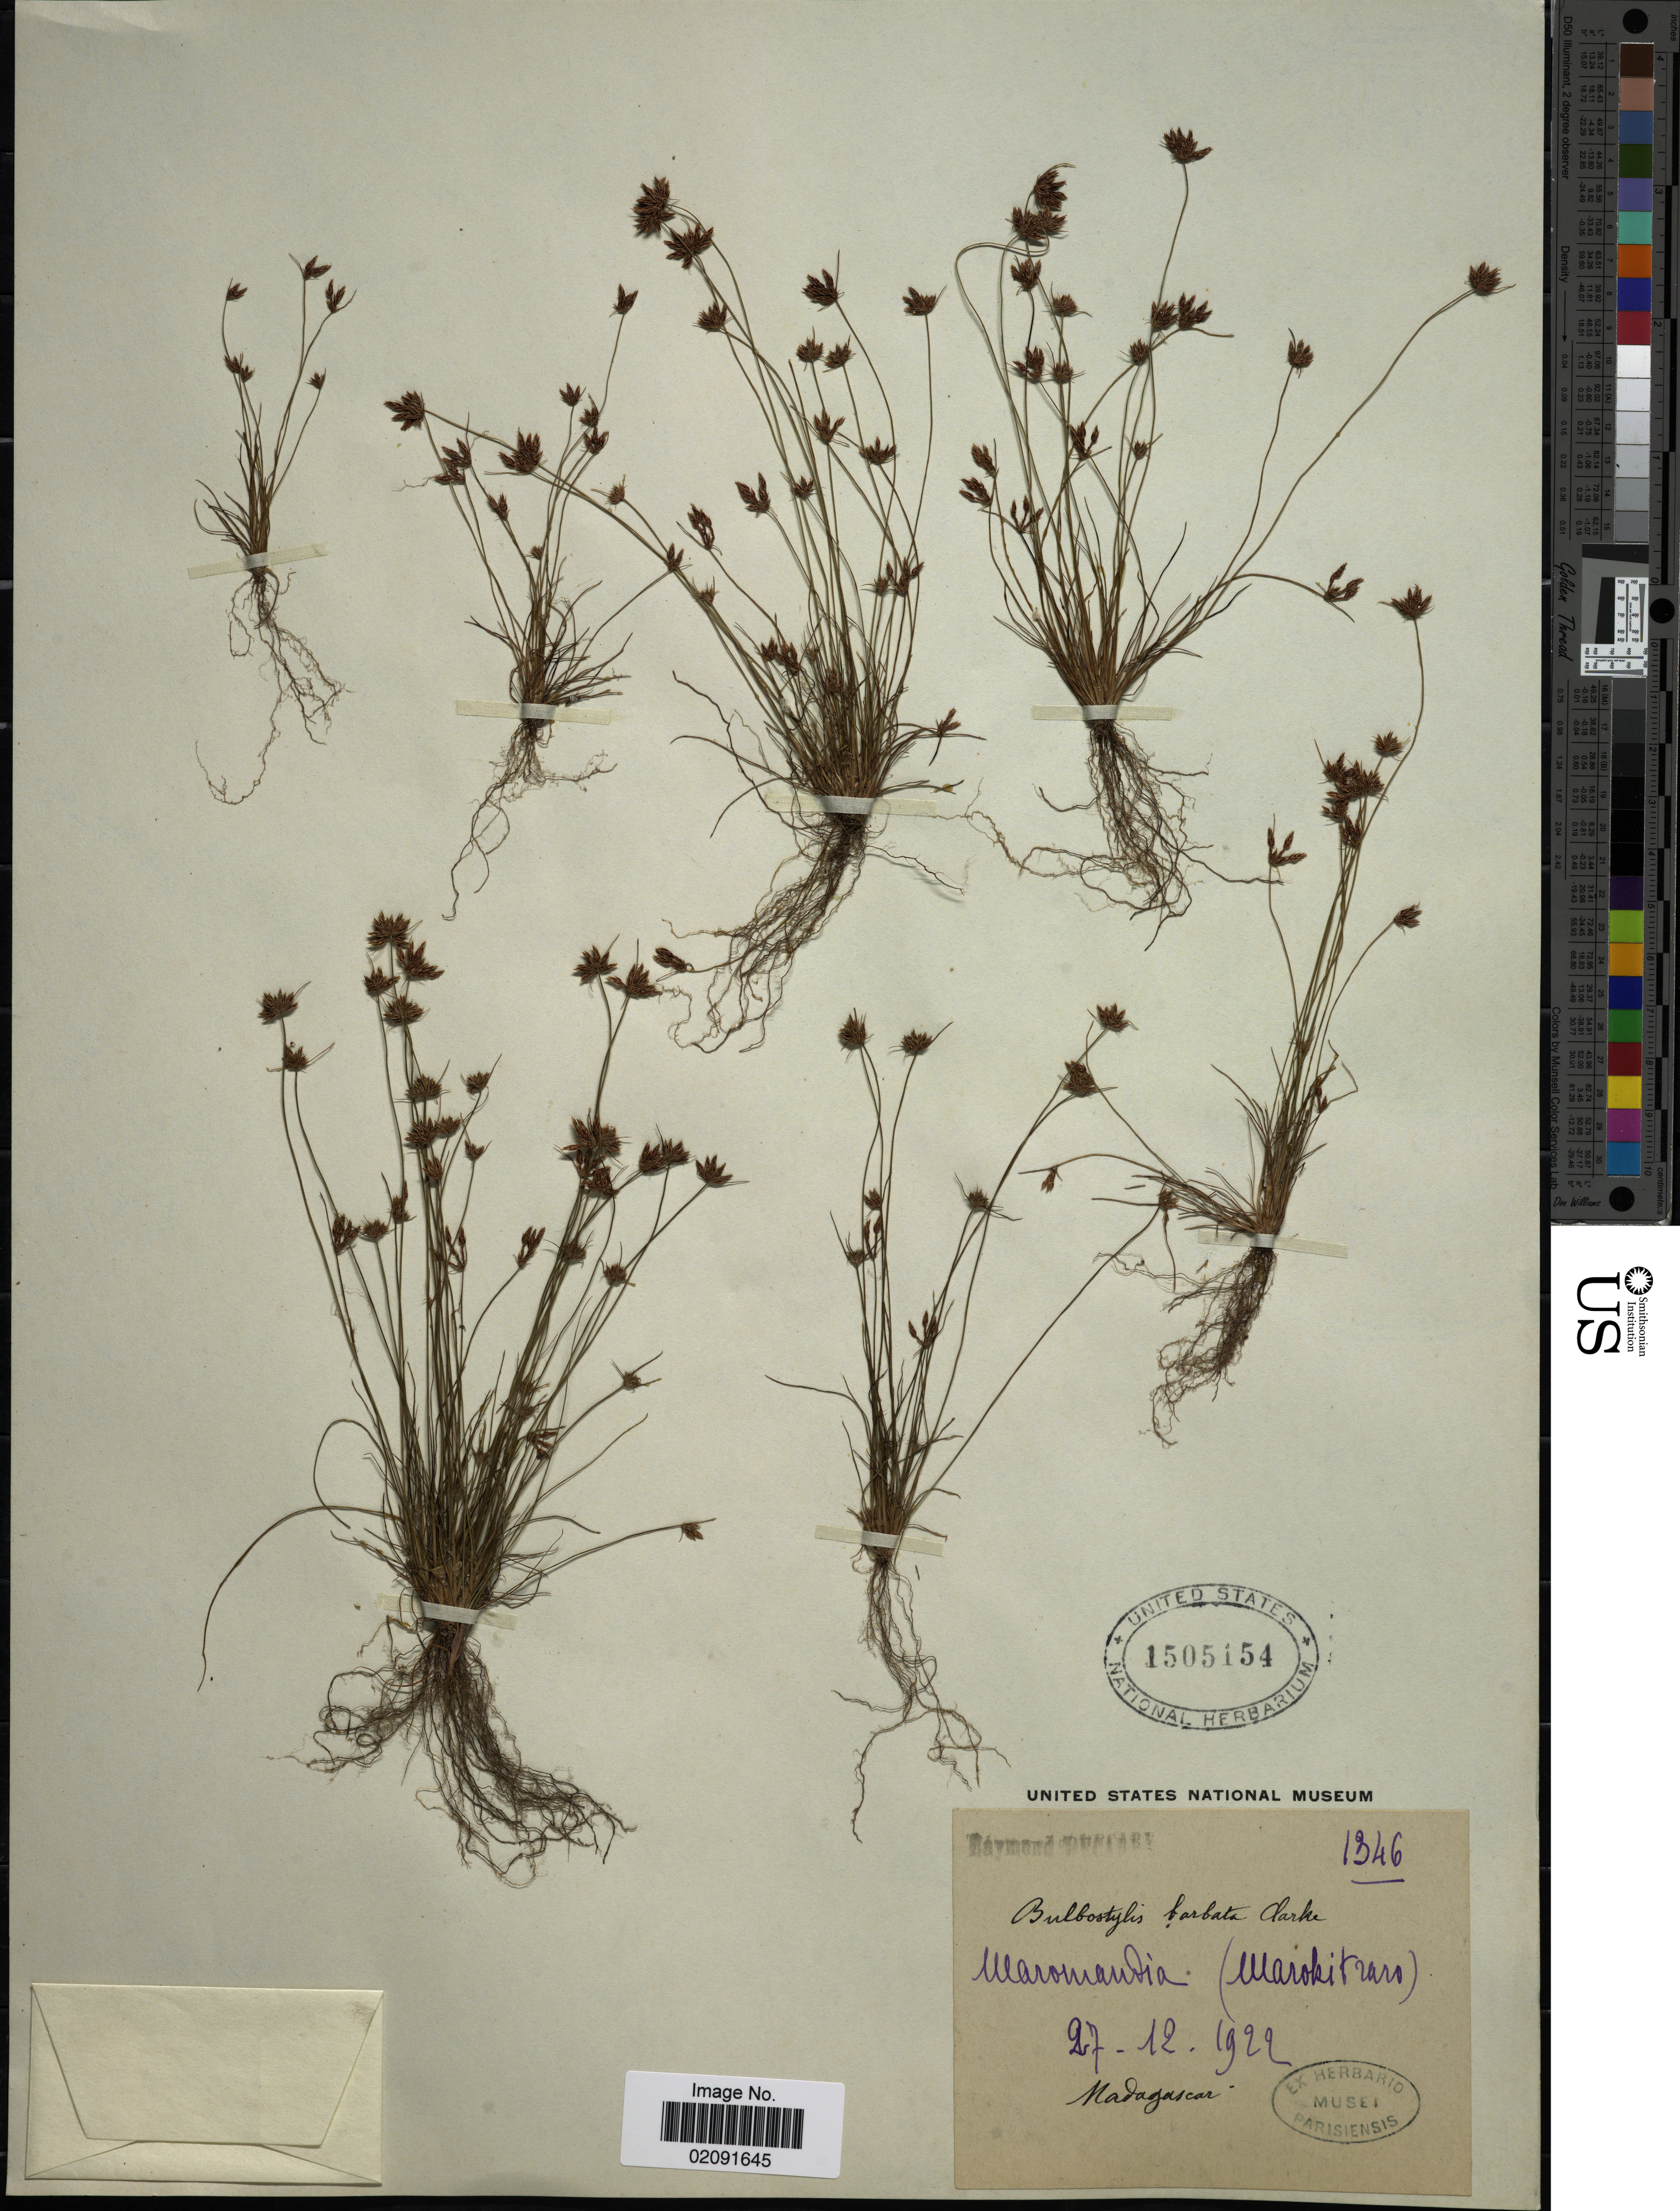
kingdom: Plantae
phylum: Tracheophyta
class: Liliopsida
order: Poales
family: Cyperaceae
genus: Bulbostylis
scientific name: Bulbostylis barbata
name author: (Rottb.) C.B. Clarke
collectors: R. Decary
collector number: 1346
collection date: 1922-12-27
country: Madagascar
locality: Maromandia (Marokitraro)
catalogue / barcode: US 1505154